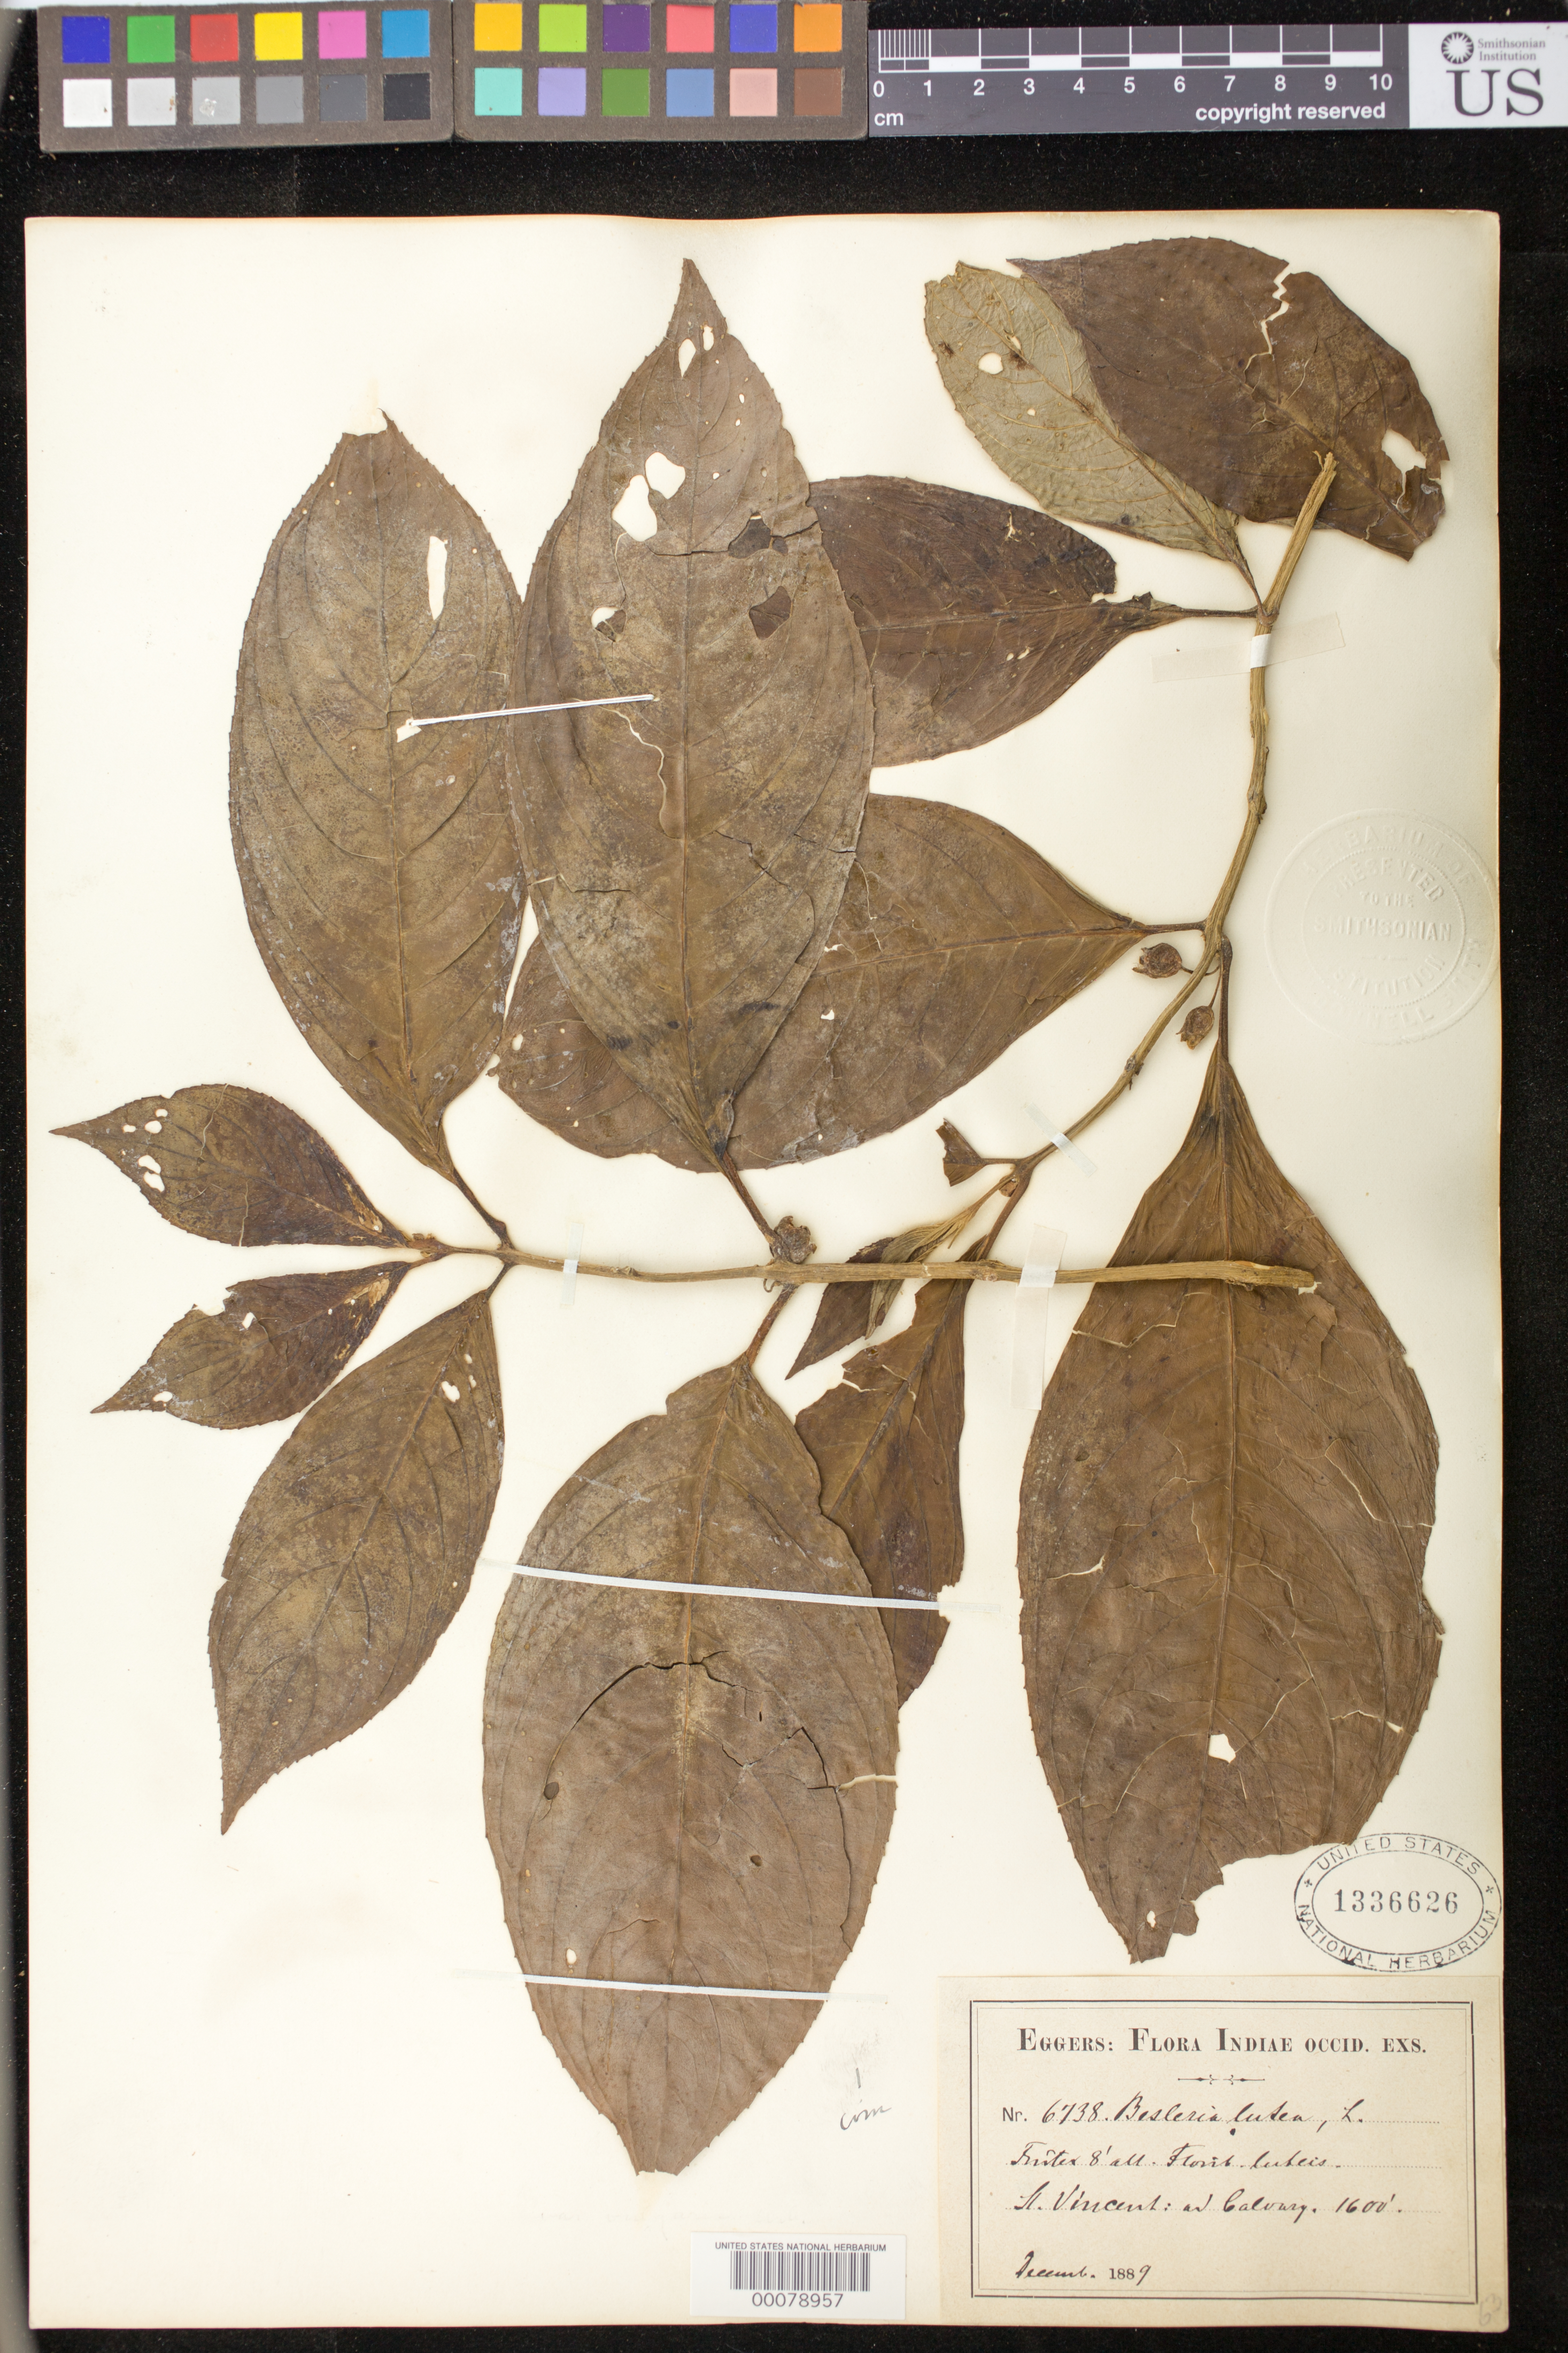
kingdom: Plantae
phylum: Tracheophyta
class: Magnoliopsida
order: Lamiales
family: Gesneriaceae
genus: Besleria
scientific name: Besleria lutea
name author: L.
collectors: H. F. A. von Eggers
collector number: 6738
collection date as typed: Dec 1889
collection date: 1889-12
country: St. Vincent - Grenadines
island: St. Vincent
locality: Mt. St. Andrews, Calvary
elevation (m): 488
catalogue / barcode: US 1336626